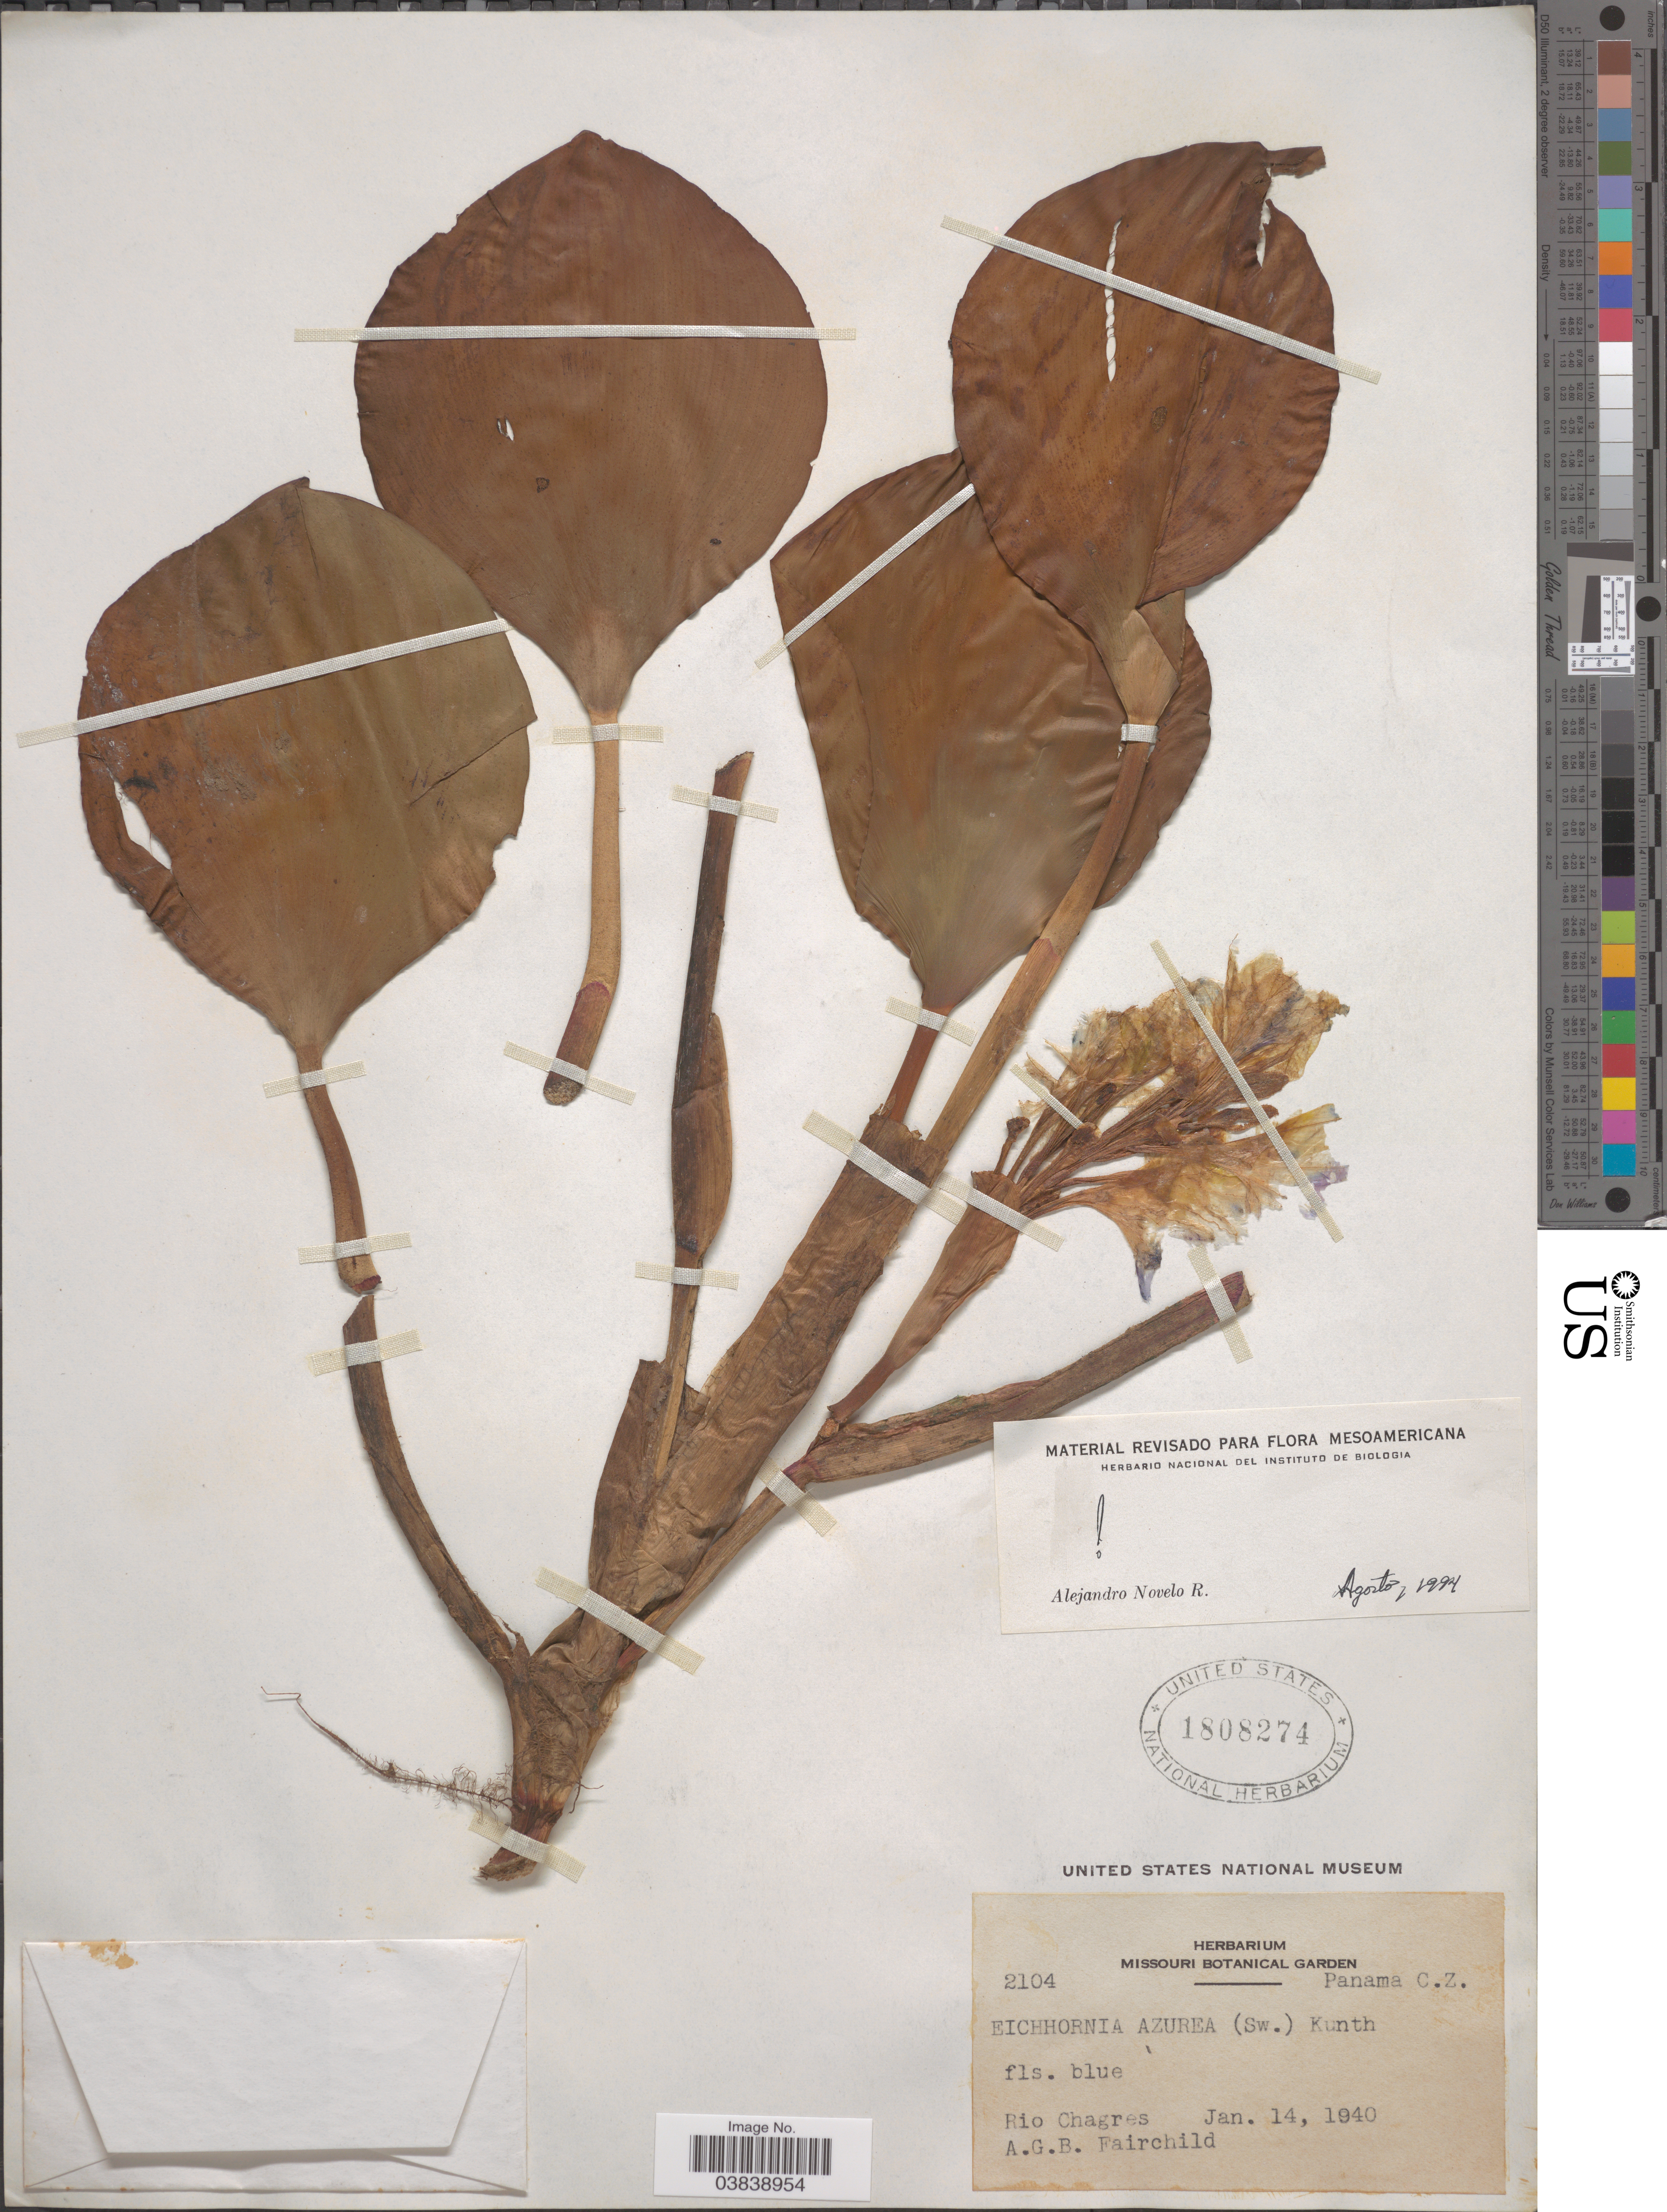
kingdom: Plantae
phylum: Tracheophyta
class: Liliopsida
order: Commelinales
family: Pontederiaceae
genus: Eichhornia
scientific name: Eichhornia azurea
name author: (Sw.) Kunth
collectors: A. Fairchild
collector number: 2104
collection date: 1940-01-14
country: Panama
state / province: Colón / Panamá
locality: Panama C.Z. Rio Chagres.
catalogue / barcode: US 1808274